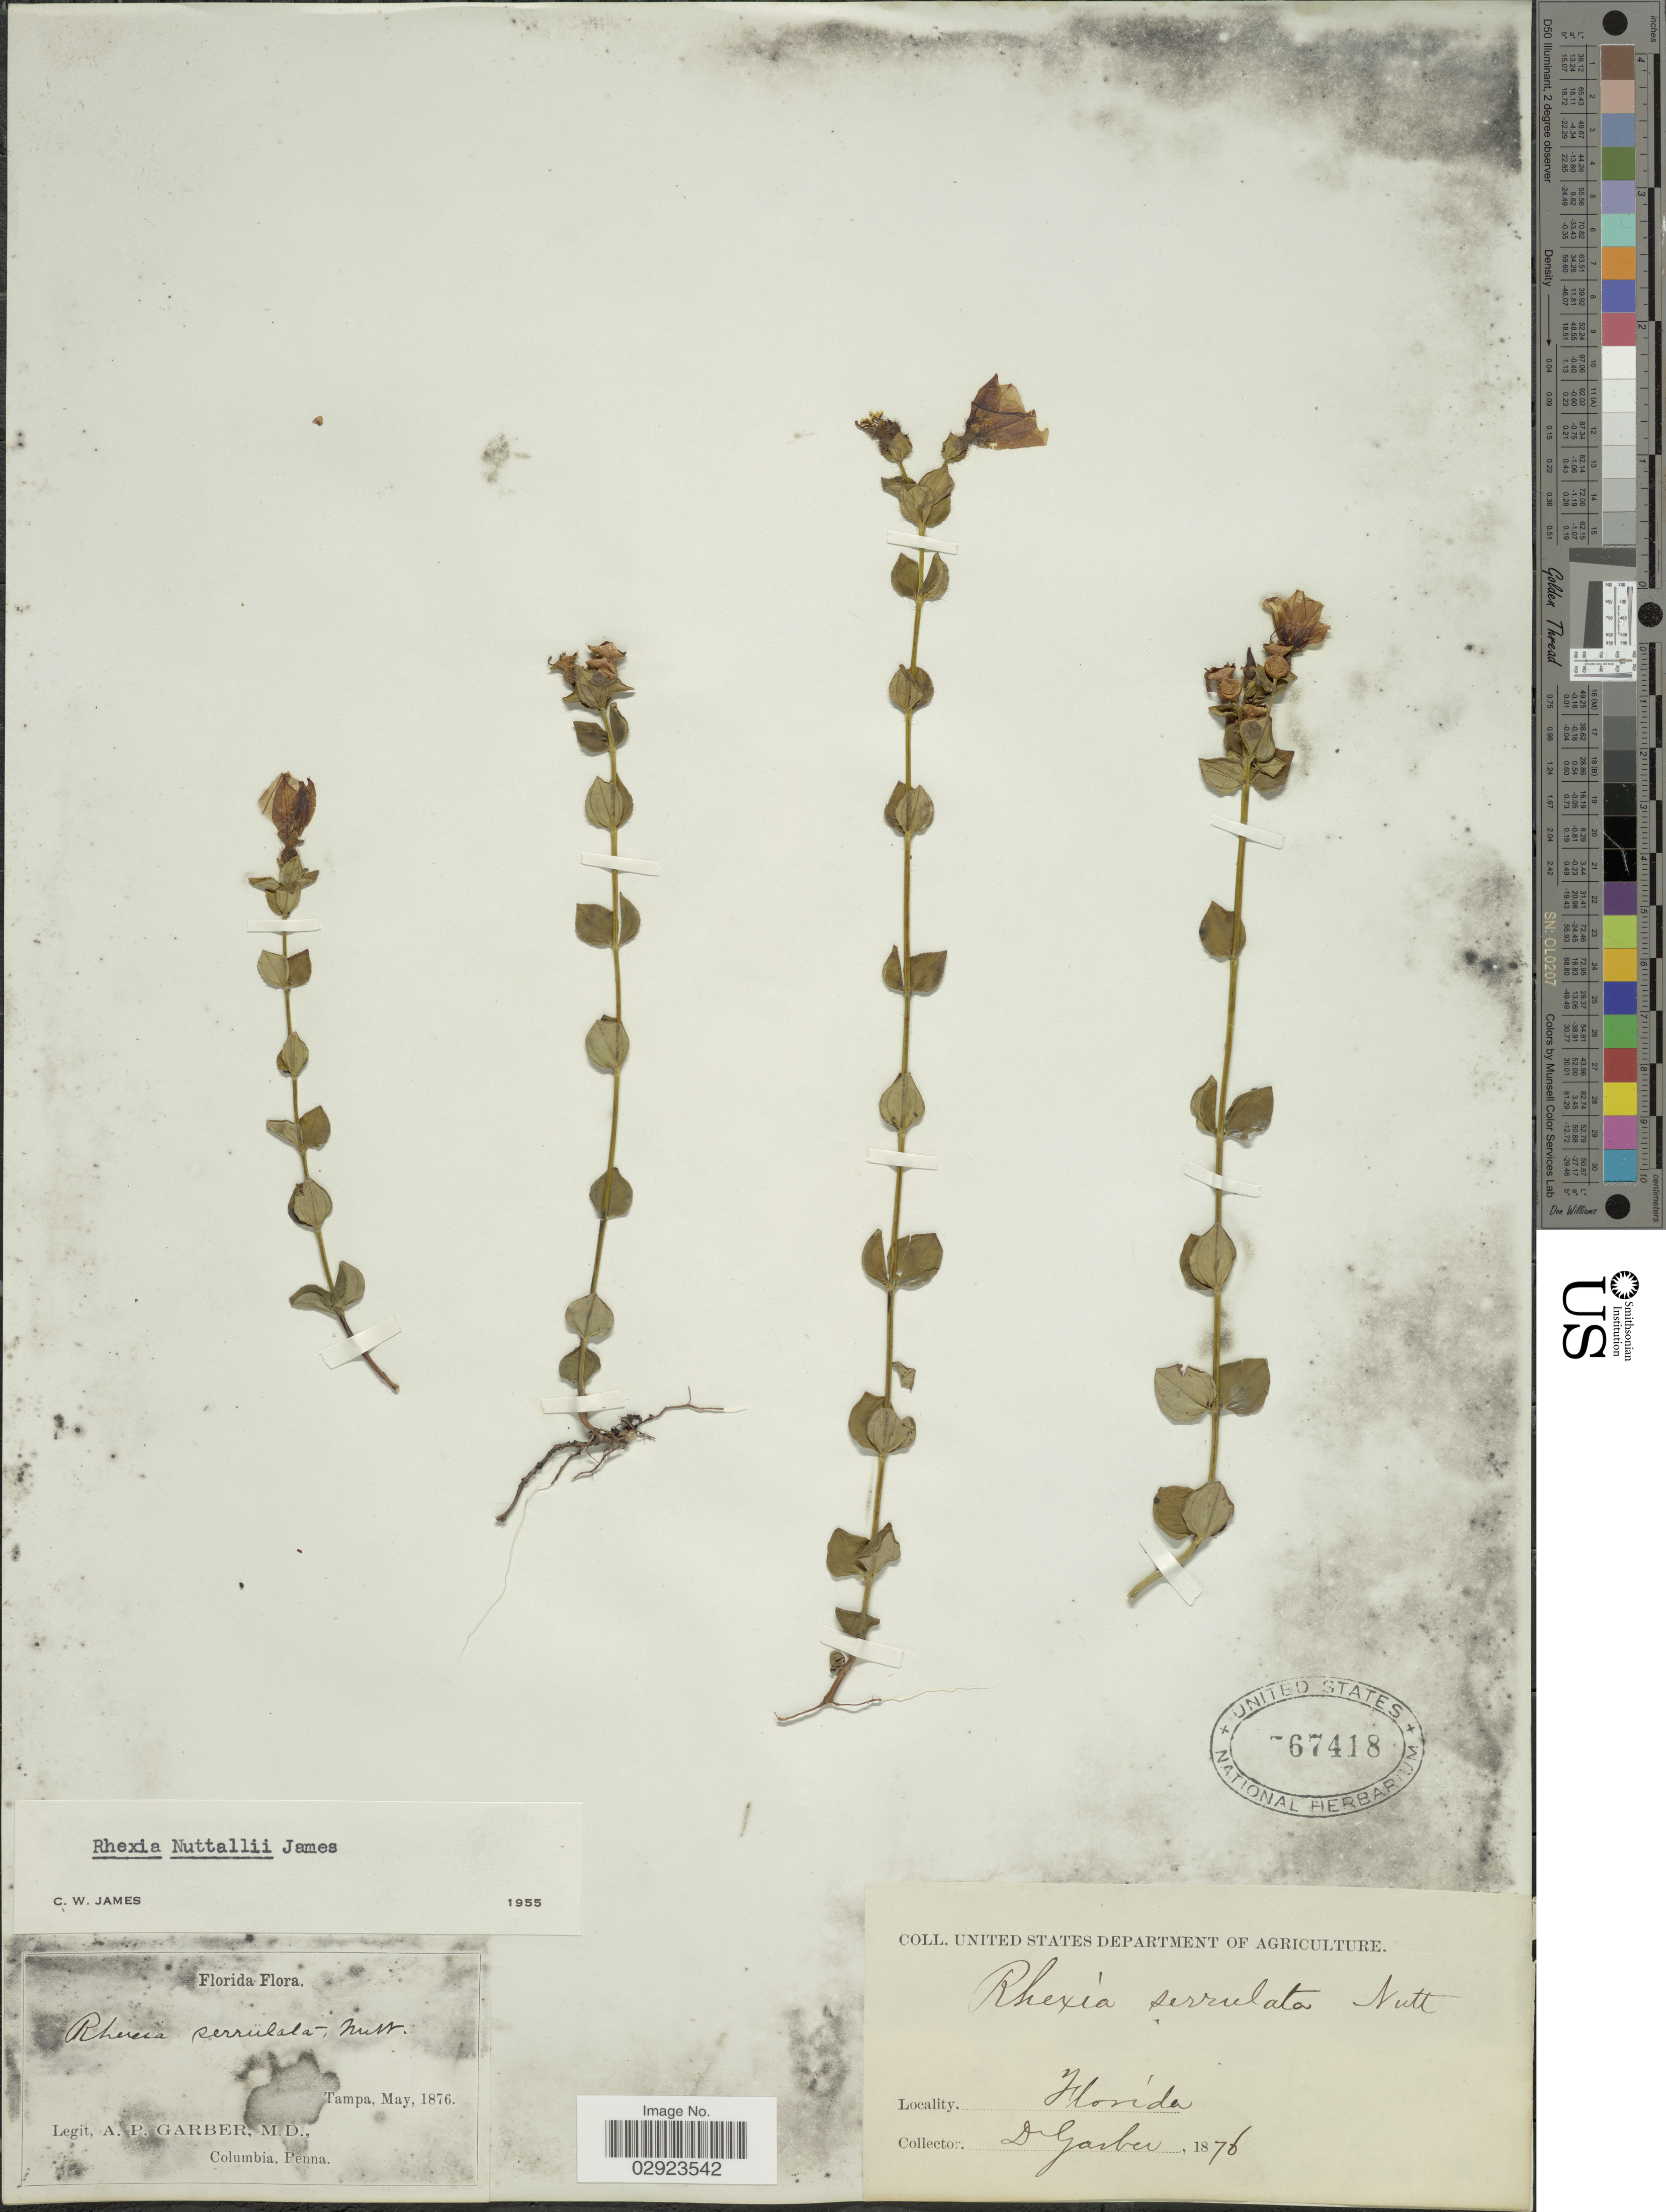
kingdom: Plantae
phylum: Tracheophyta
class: Magnoliopsida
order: Myrtales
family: Melastomataceae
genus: Rhexia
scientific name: Rhexia nuttallii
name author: C.W. James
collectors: A. P. Garber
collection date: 1876-05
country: United States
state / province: Florida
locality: Tampa.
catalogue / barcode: US 67418